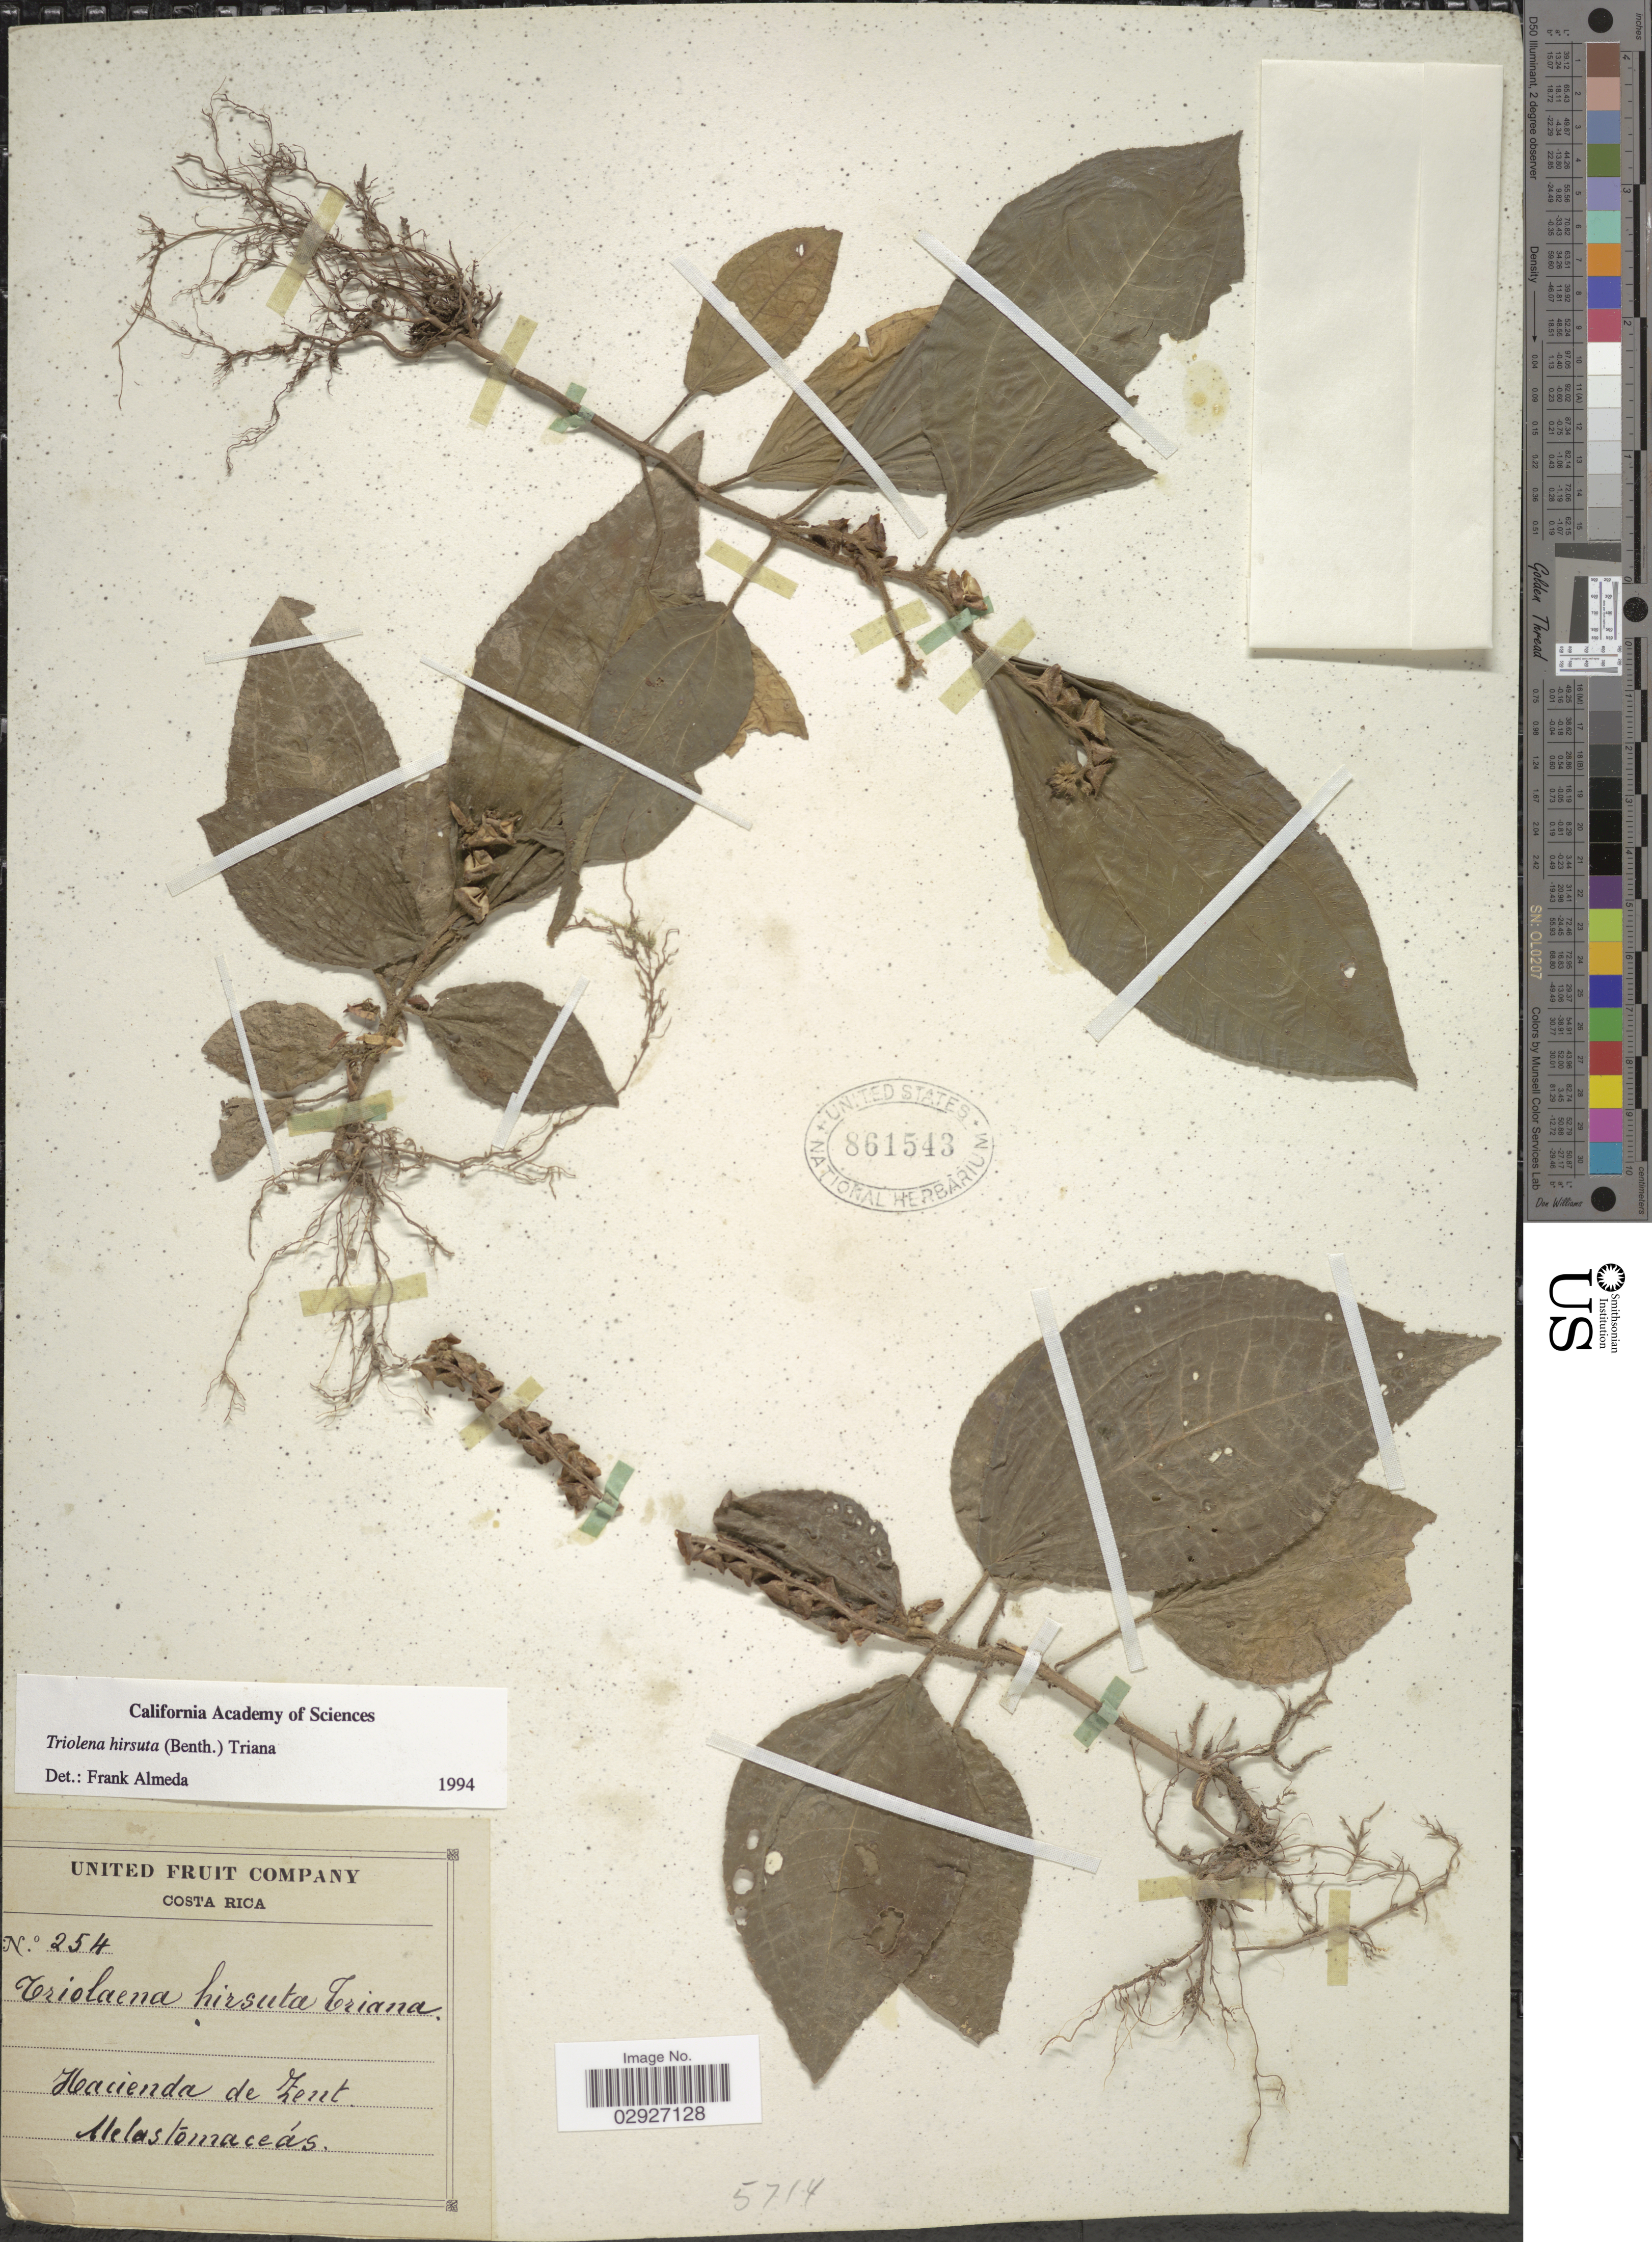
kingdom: Plantae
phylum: Tracheophyta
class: Magnoliopsida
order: Myrtales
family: Melastomataceae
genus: Triolena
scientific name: Triolena hirsuta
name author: (Benth.) Triana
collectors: United Fruit Company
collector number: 254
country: Costa Rica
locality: Hacienda de Zent.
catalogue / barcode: US 861543